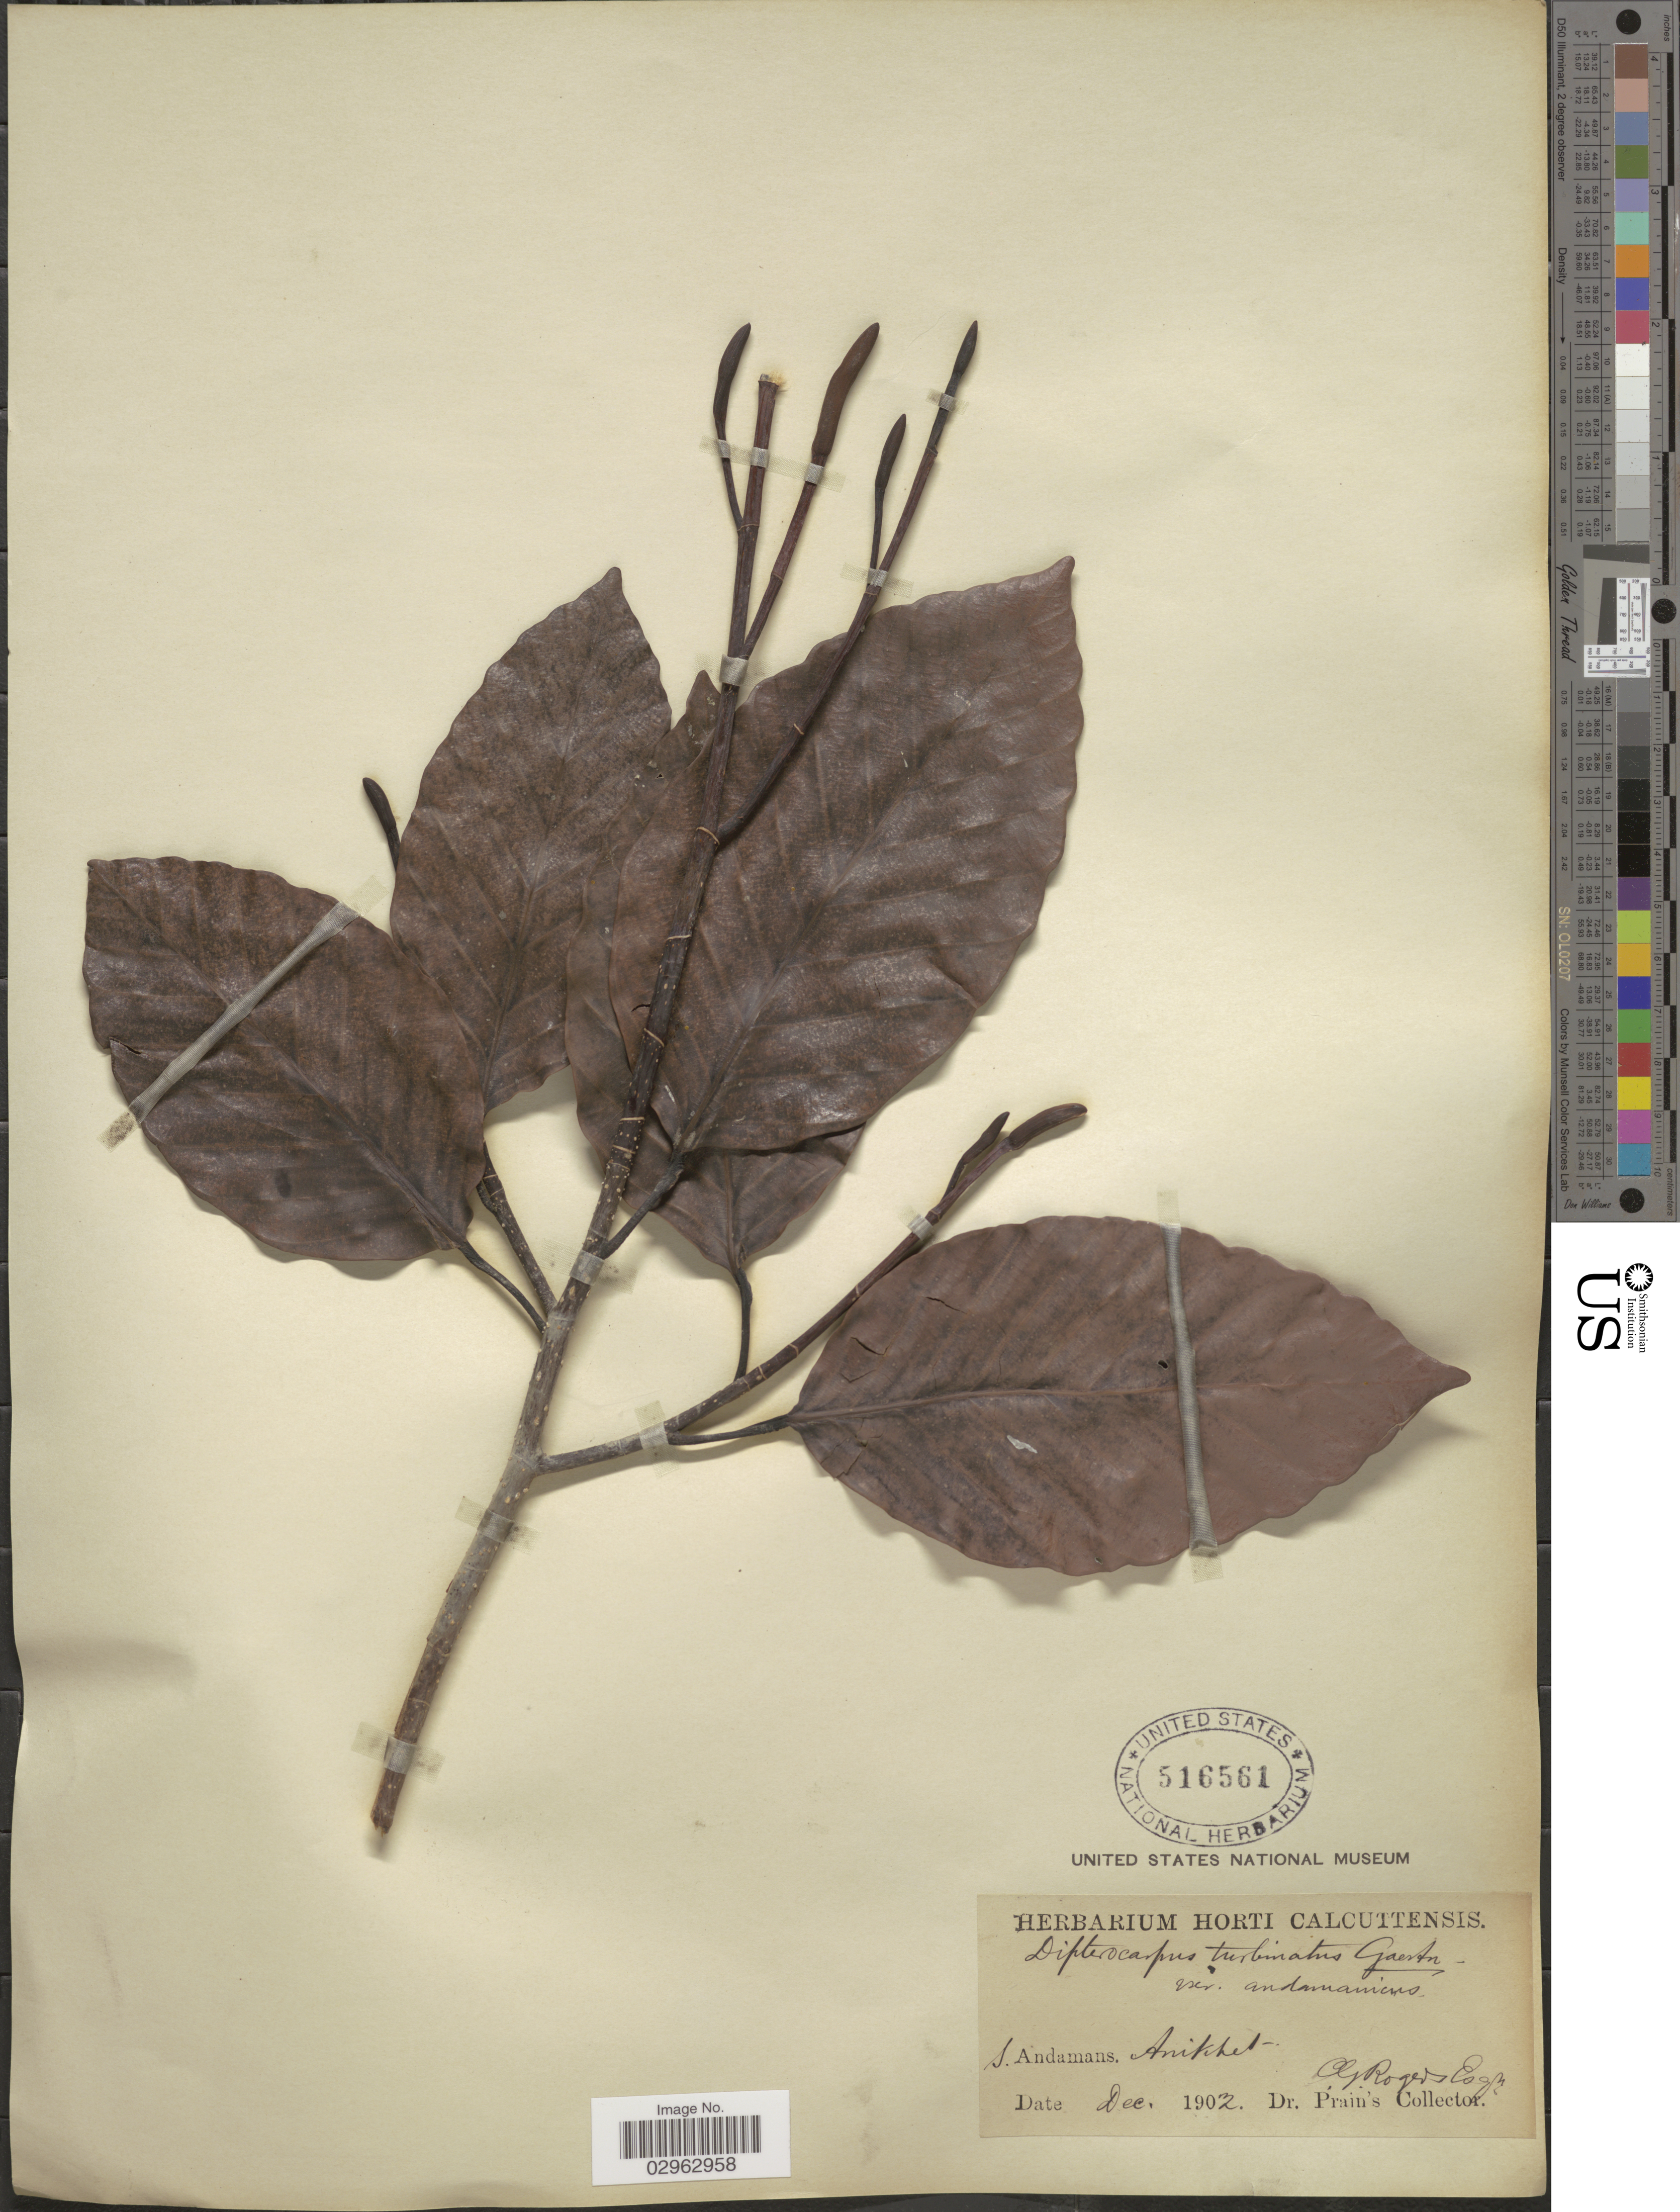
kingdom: Plantae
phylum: Tracheophyta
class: Magnoliopsida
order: Malvales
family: Dipterocarpaceae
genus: Dipterocarpus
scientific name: Dipterocarpus turbinatus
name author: C.F. Gaertn.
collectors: Dr. Prain's collector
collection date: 1902-12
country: India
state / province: Andaman and Nicobar Islands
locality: S. Andamans. Anniket.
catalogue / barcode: US 516561